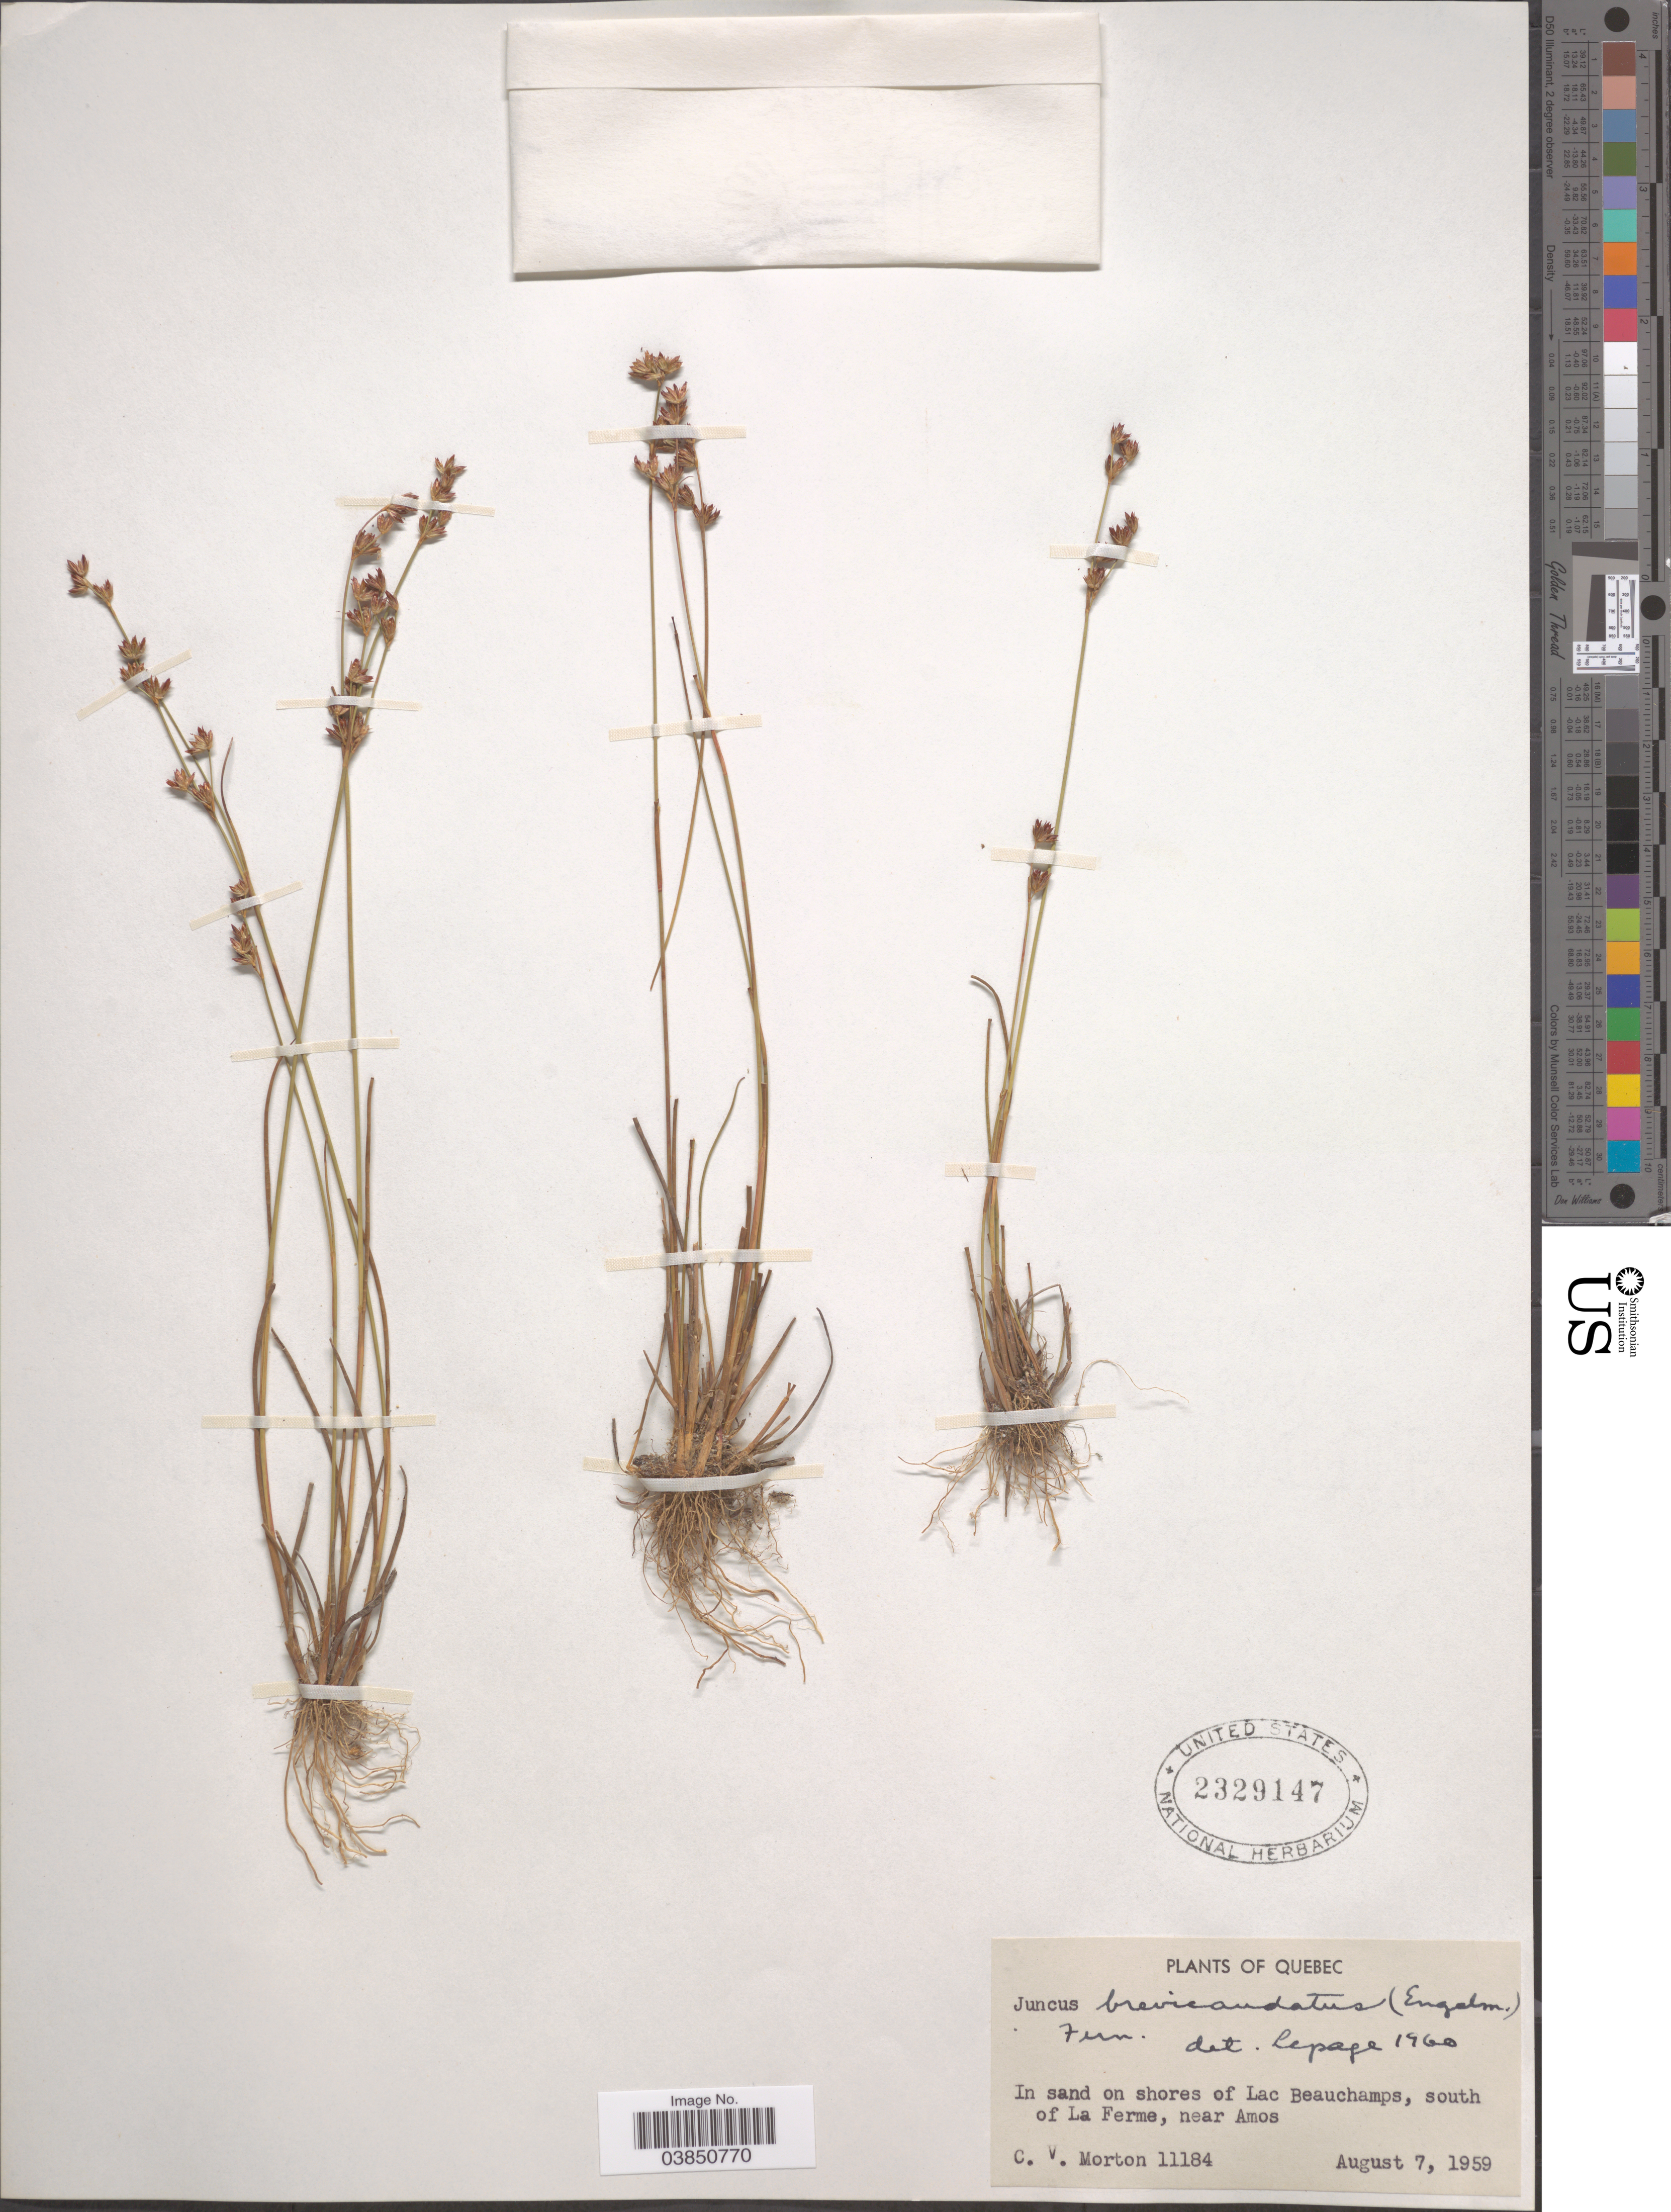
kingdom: Plantae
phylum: Tracheophyta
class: Liliopsida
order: Poales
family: Juncaceae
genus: Juncus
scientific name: Juncus brevicaudatus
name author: (Engelm.) Fernald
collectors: C. V. Morton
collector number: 11184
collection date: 1959-08-07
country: Canada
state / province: Quebec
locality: On shores of Lac Beauchamps, south of La Ferme, near Amos.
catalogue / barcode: US 2329147